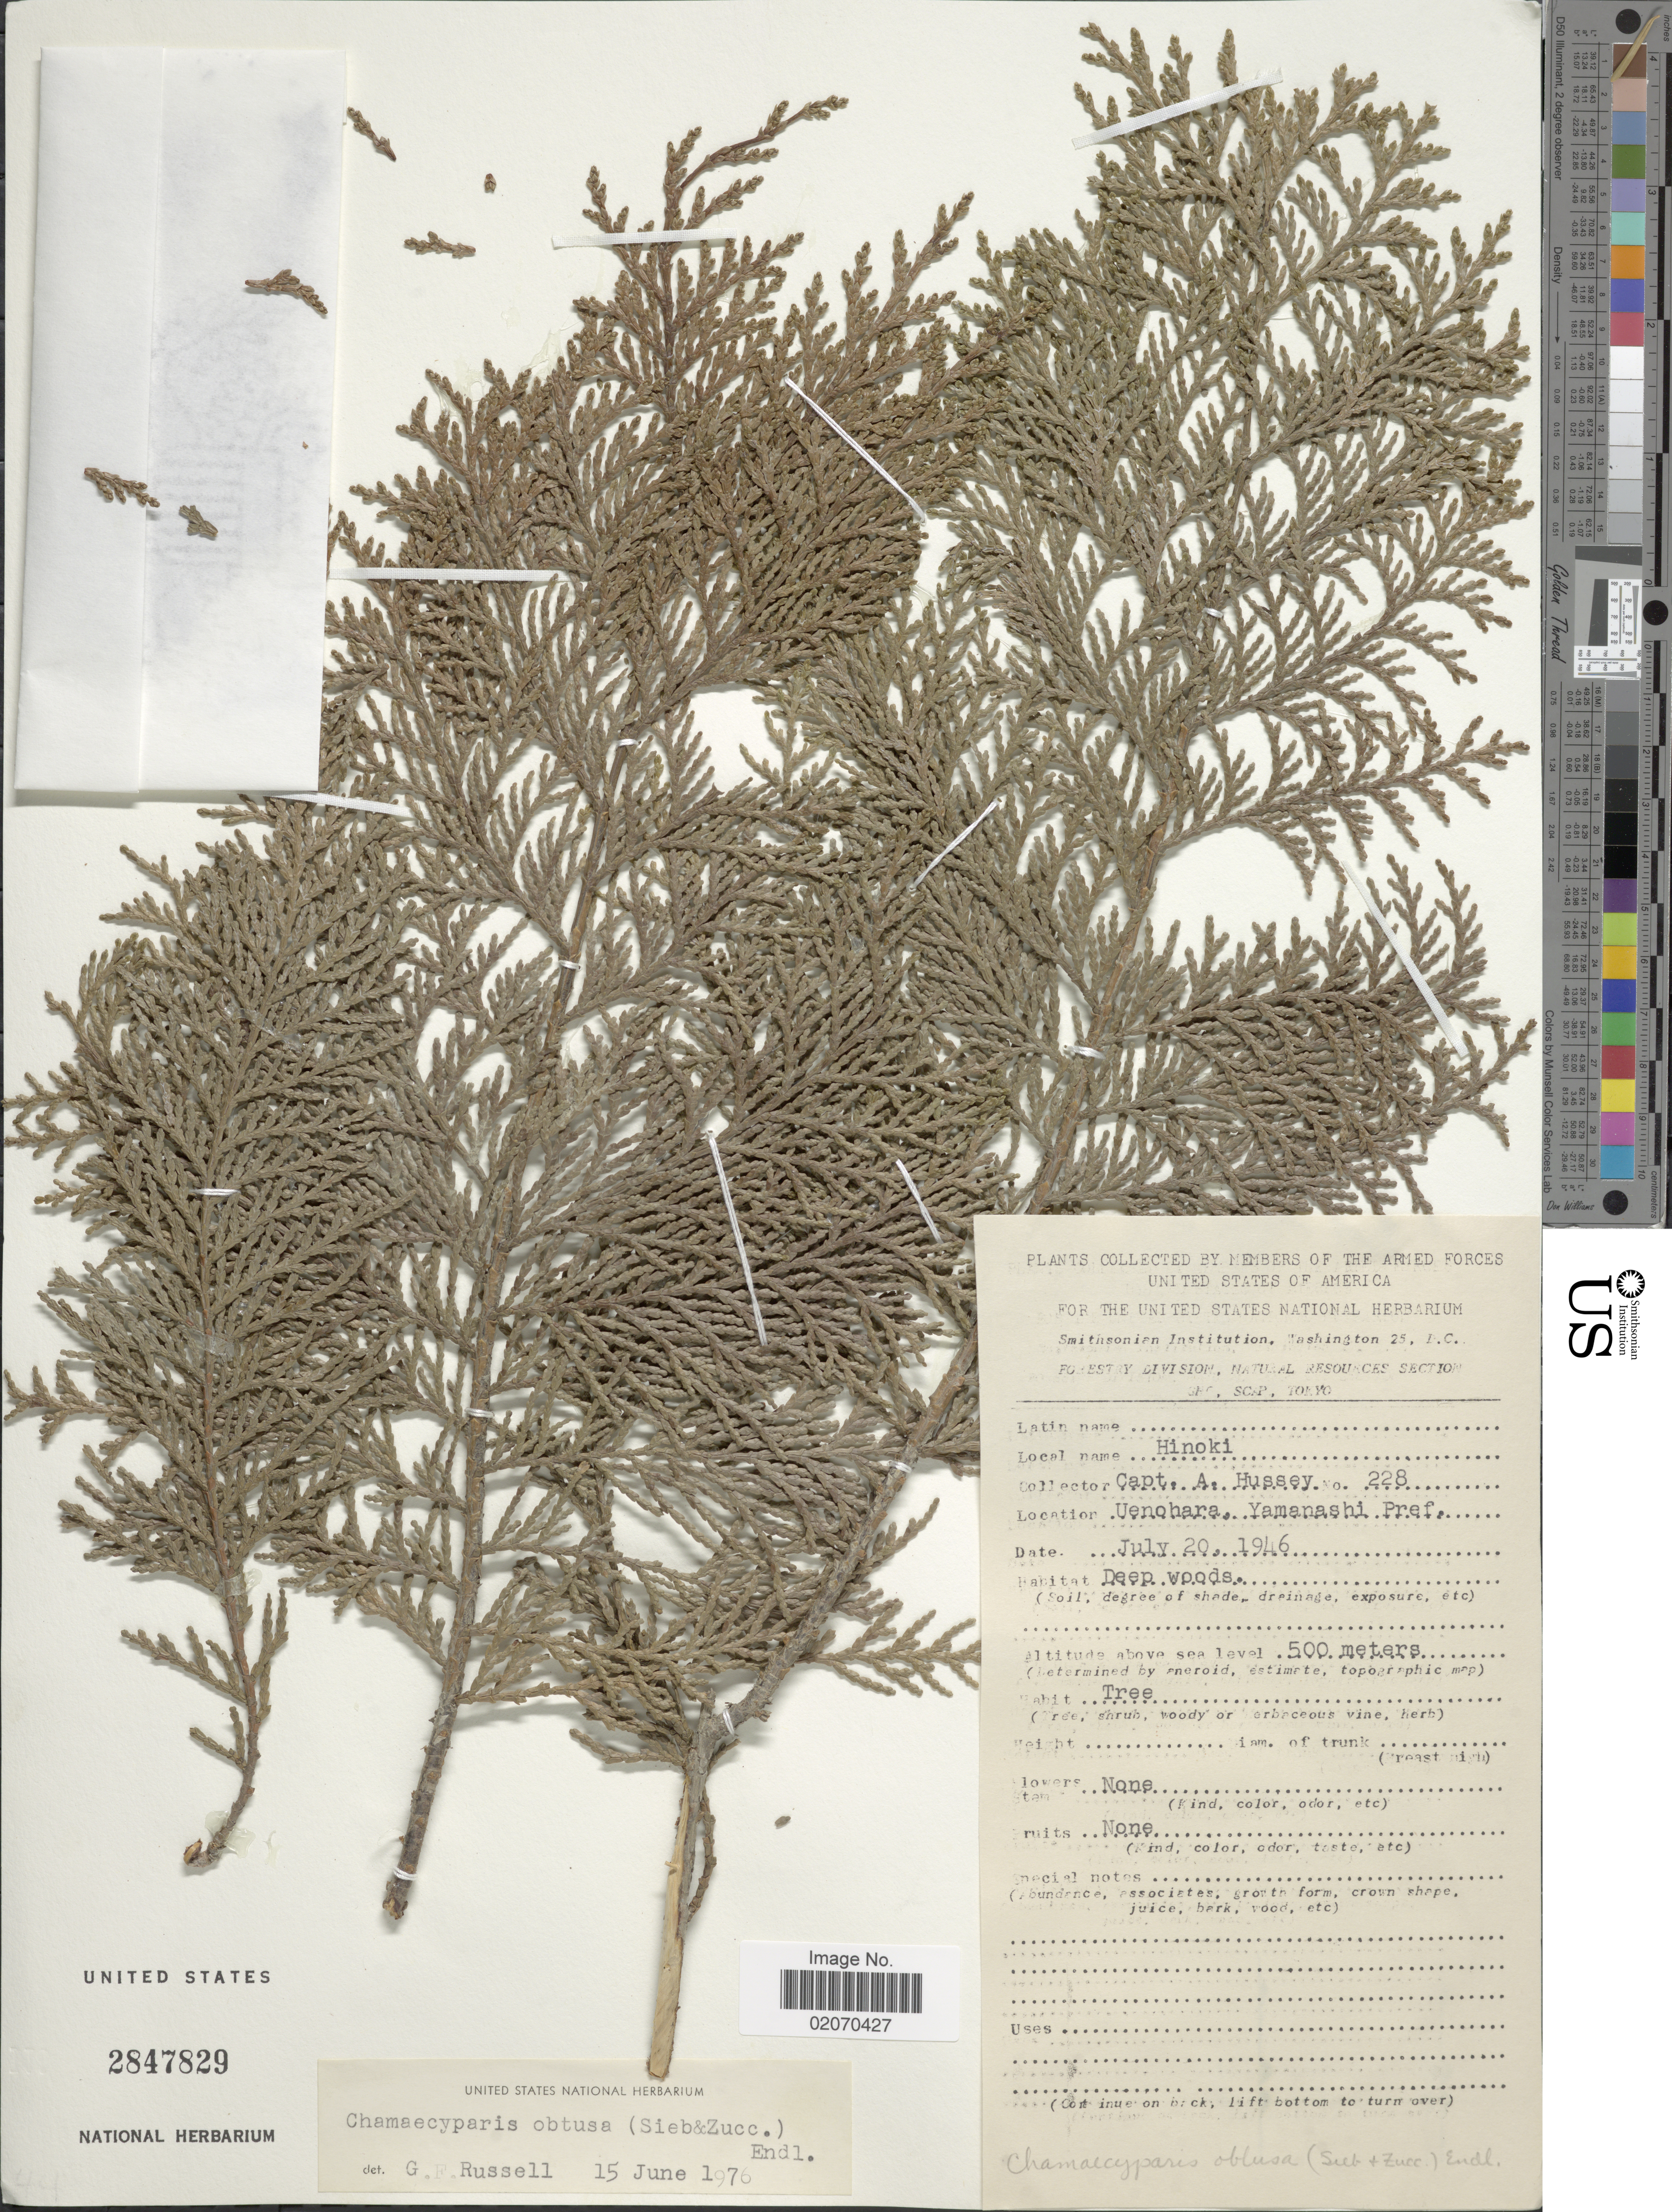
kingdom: Plantae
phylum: Tracheophyta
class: Pinopsida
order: Pinales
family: Cupressaceae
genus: Chamaecyparis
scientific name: Chamaecyparis obtusa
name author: (Siebold & Zucc.) Endl.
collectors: A. Hussey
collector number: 228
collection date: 1946-07-20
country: Japan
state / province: Yamanasi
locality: Uenohara, Yamanashi Pref.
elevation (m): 500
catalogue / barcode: US 2847829